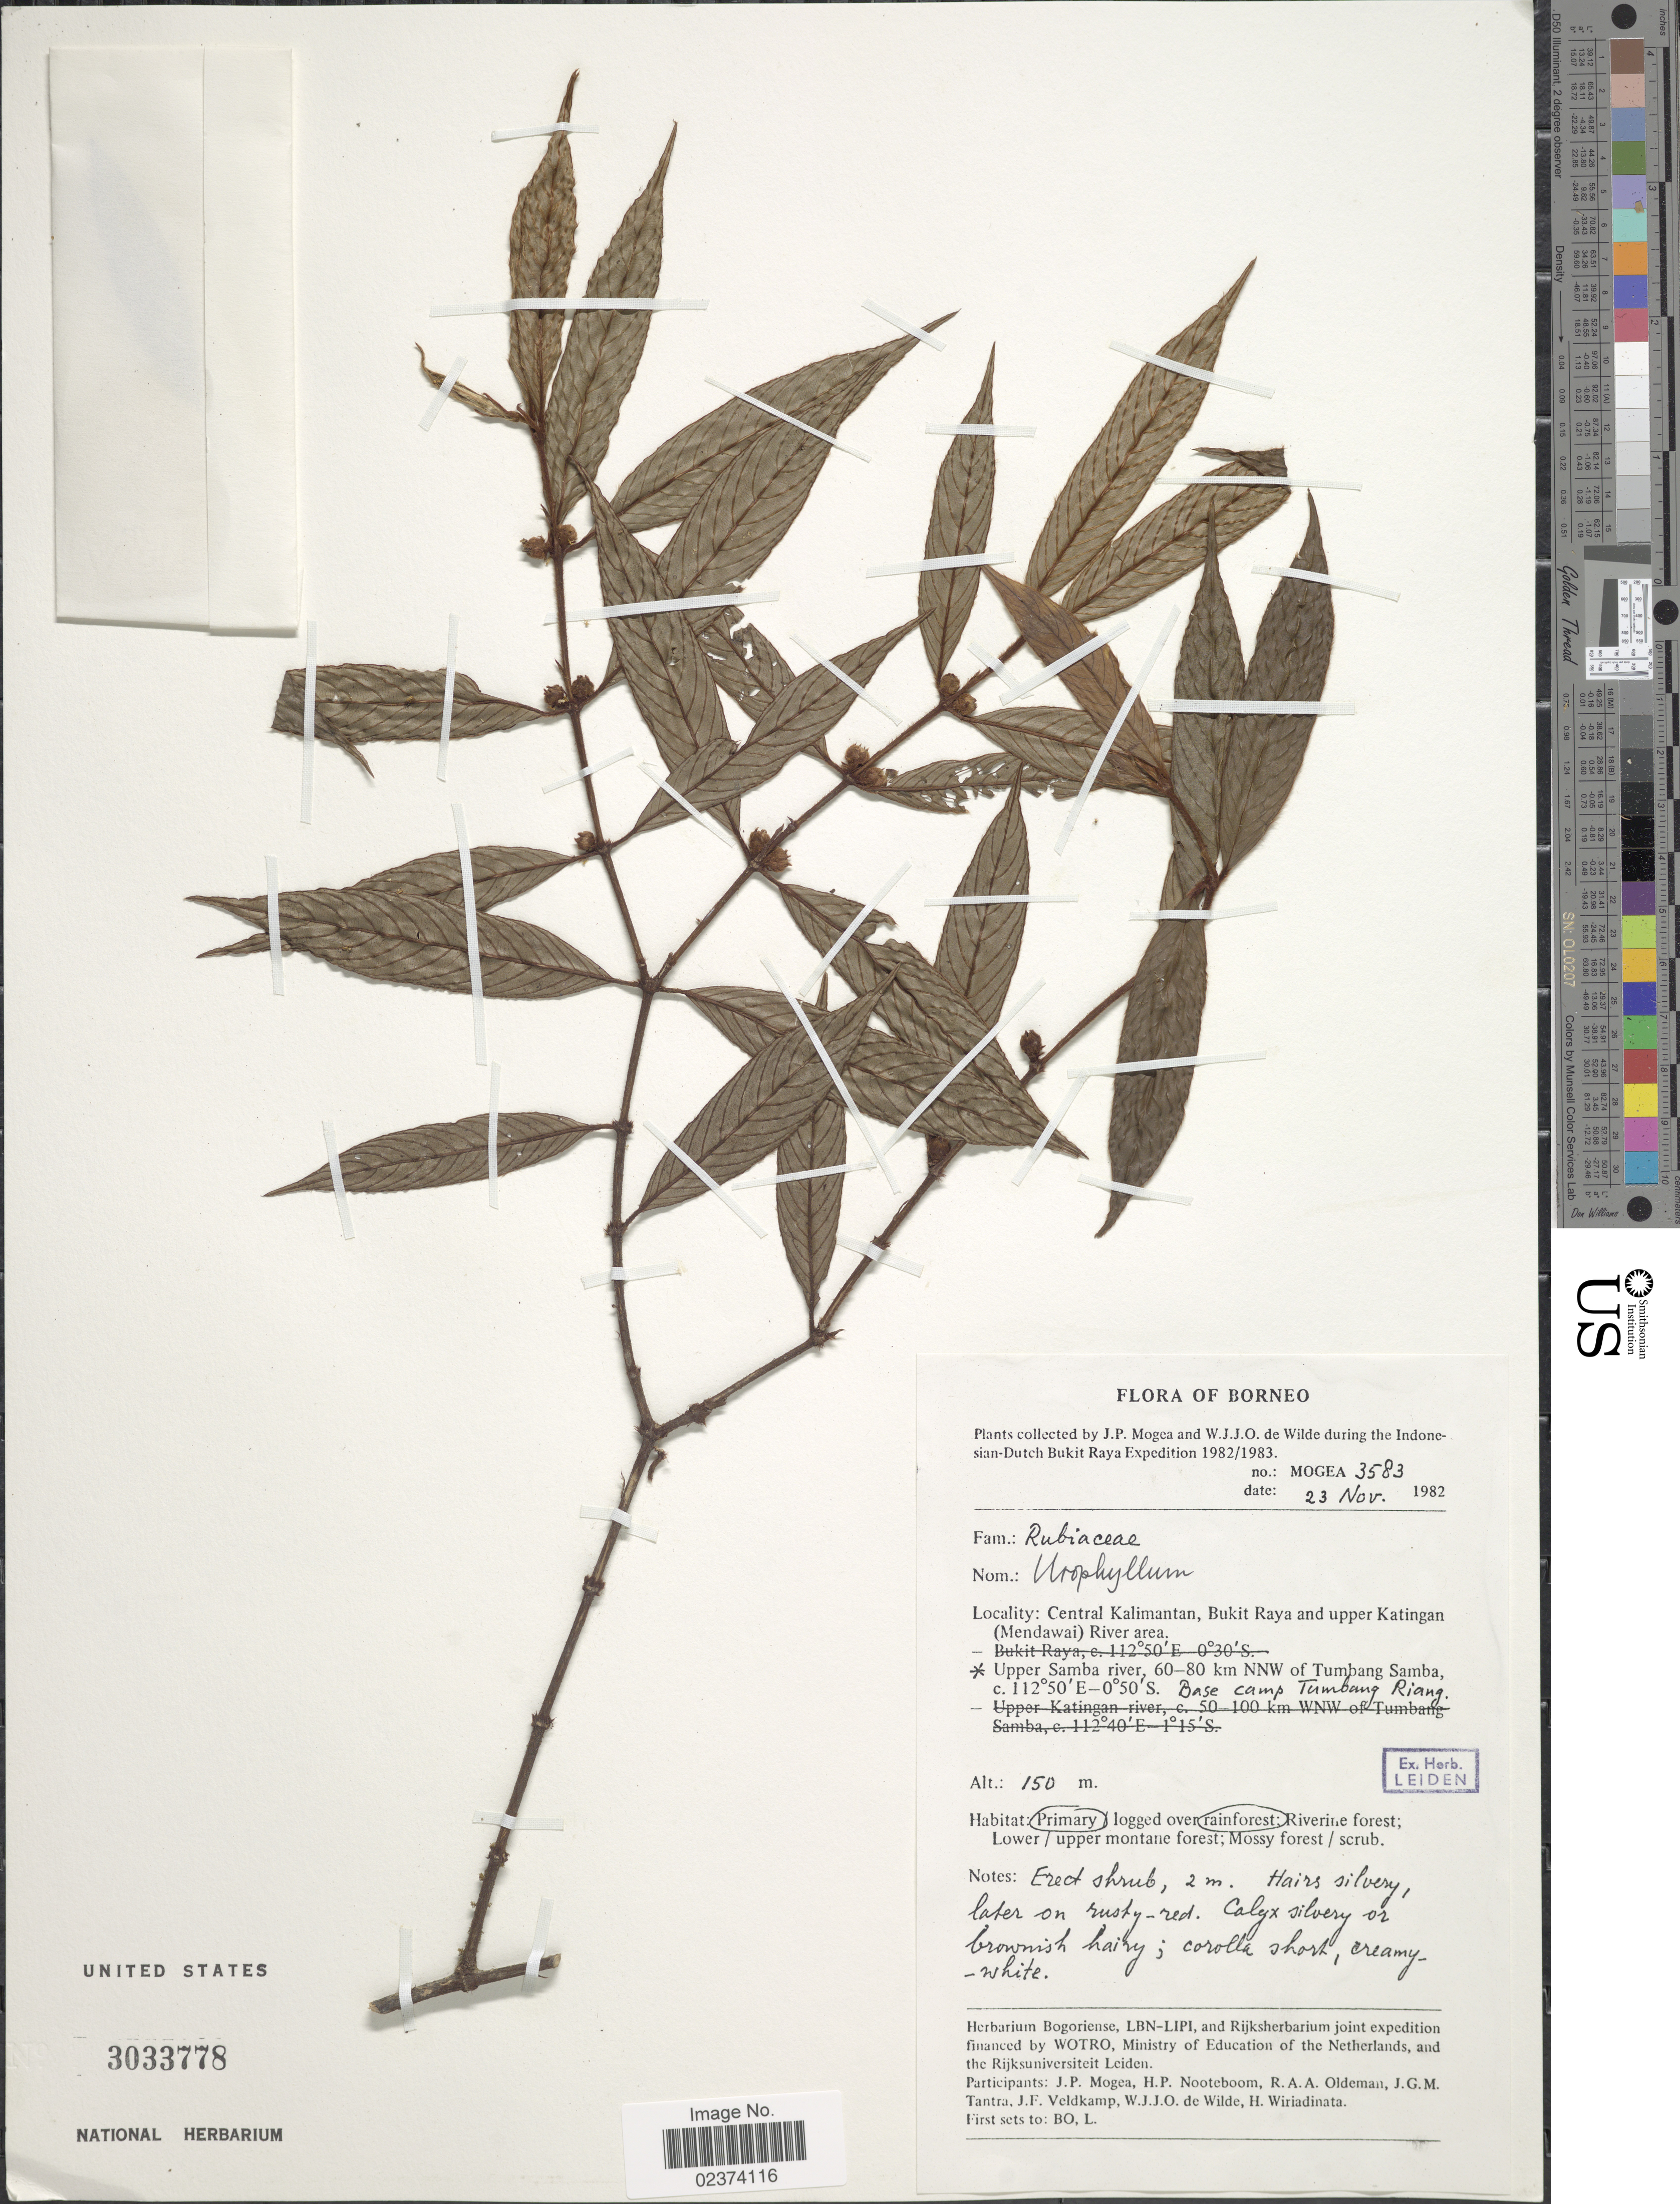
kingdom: Plantae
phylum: Tracheophyta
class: Magnoliopsida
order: Gentianales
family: Rubiaceae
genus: Urophyllum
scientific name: Urophyllum sp.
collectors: J. Mogea, W. J. de Wilde, H. P. Nooteboom, R. Oldeman & et al.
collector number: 3583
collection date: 1982-11-23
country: Indonesia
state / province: Kalimantan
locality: Borneo, Bukit Raya, Central Kalimantan, Bukit Raya and upper Katingan (Mendawai) River area. Upper Samba river, 60-80 km NNW of Tumbang Samba, Base Camp Tumbang Riang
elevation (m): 150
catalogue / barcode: US 3033778